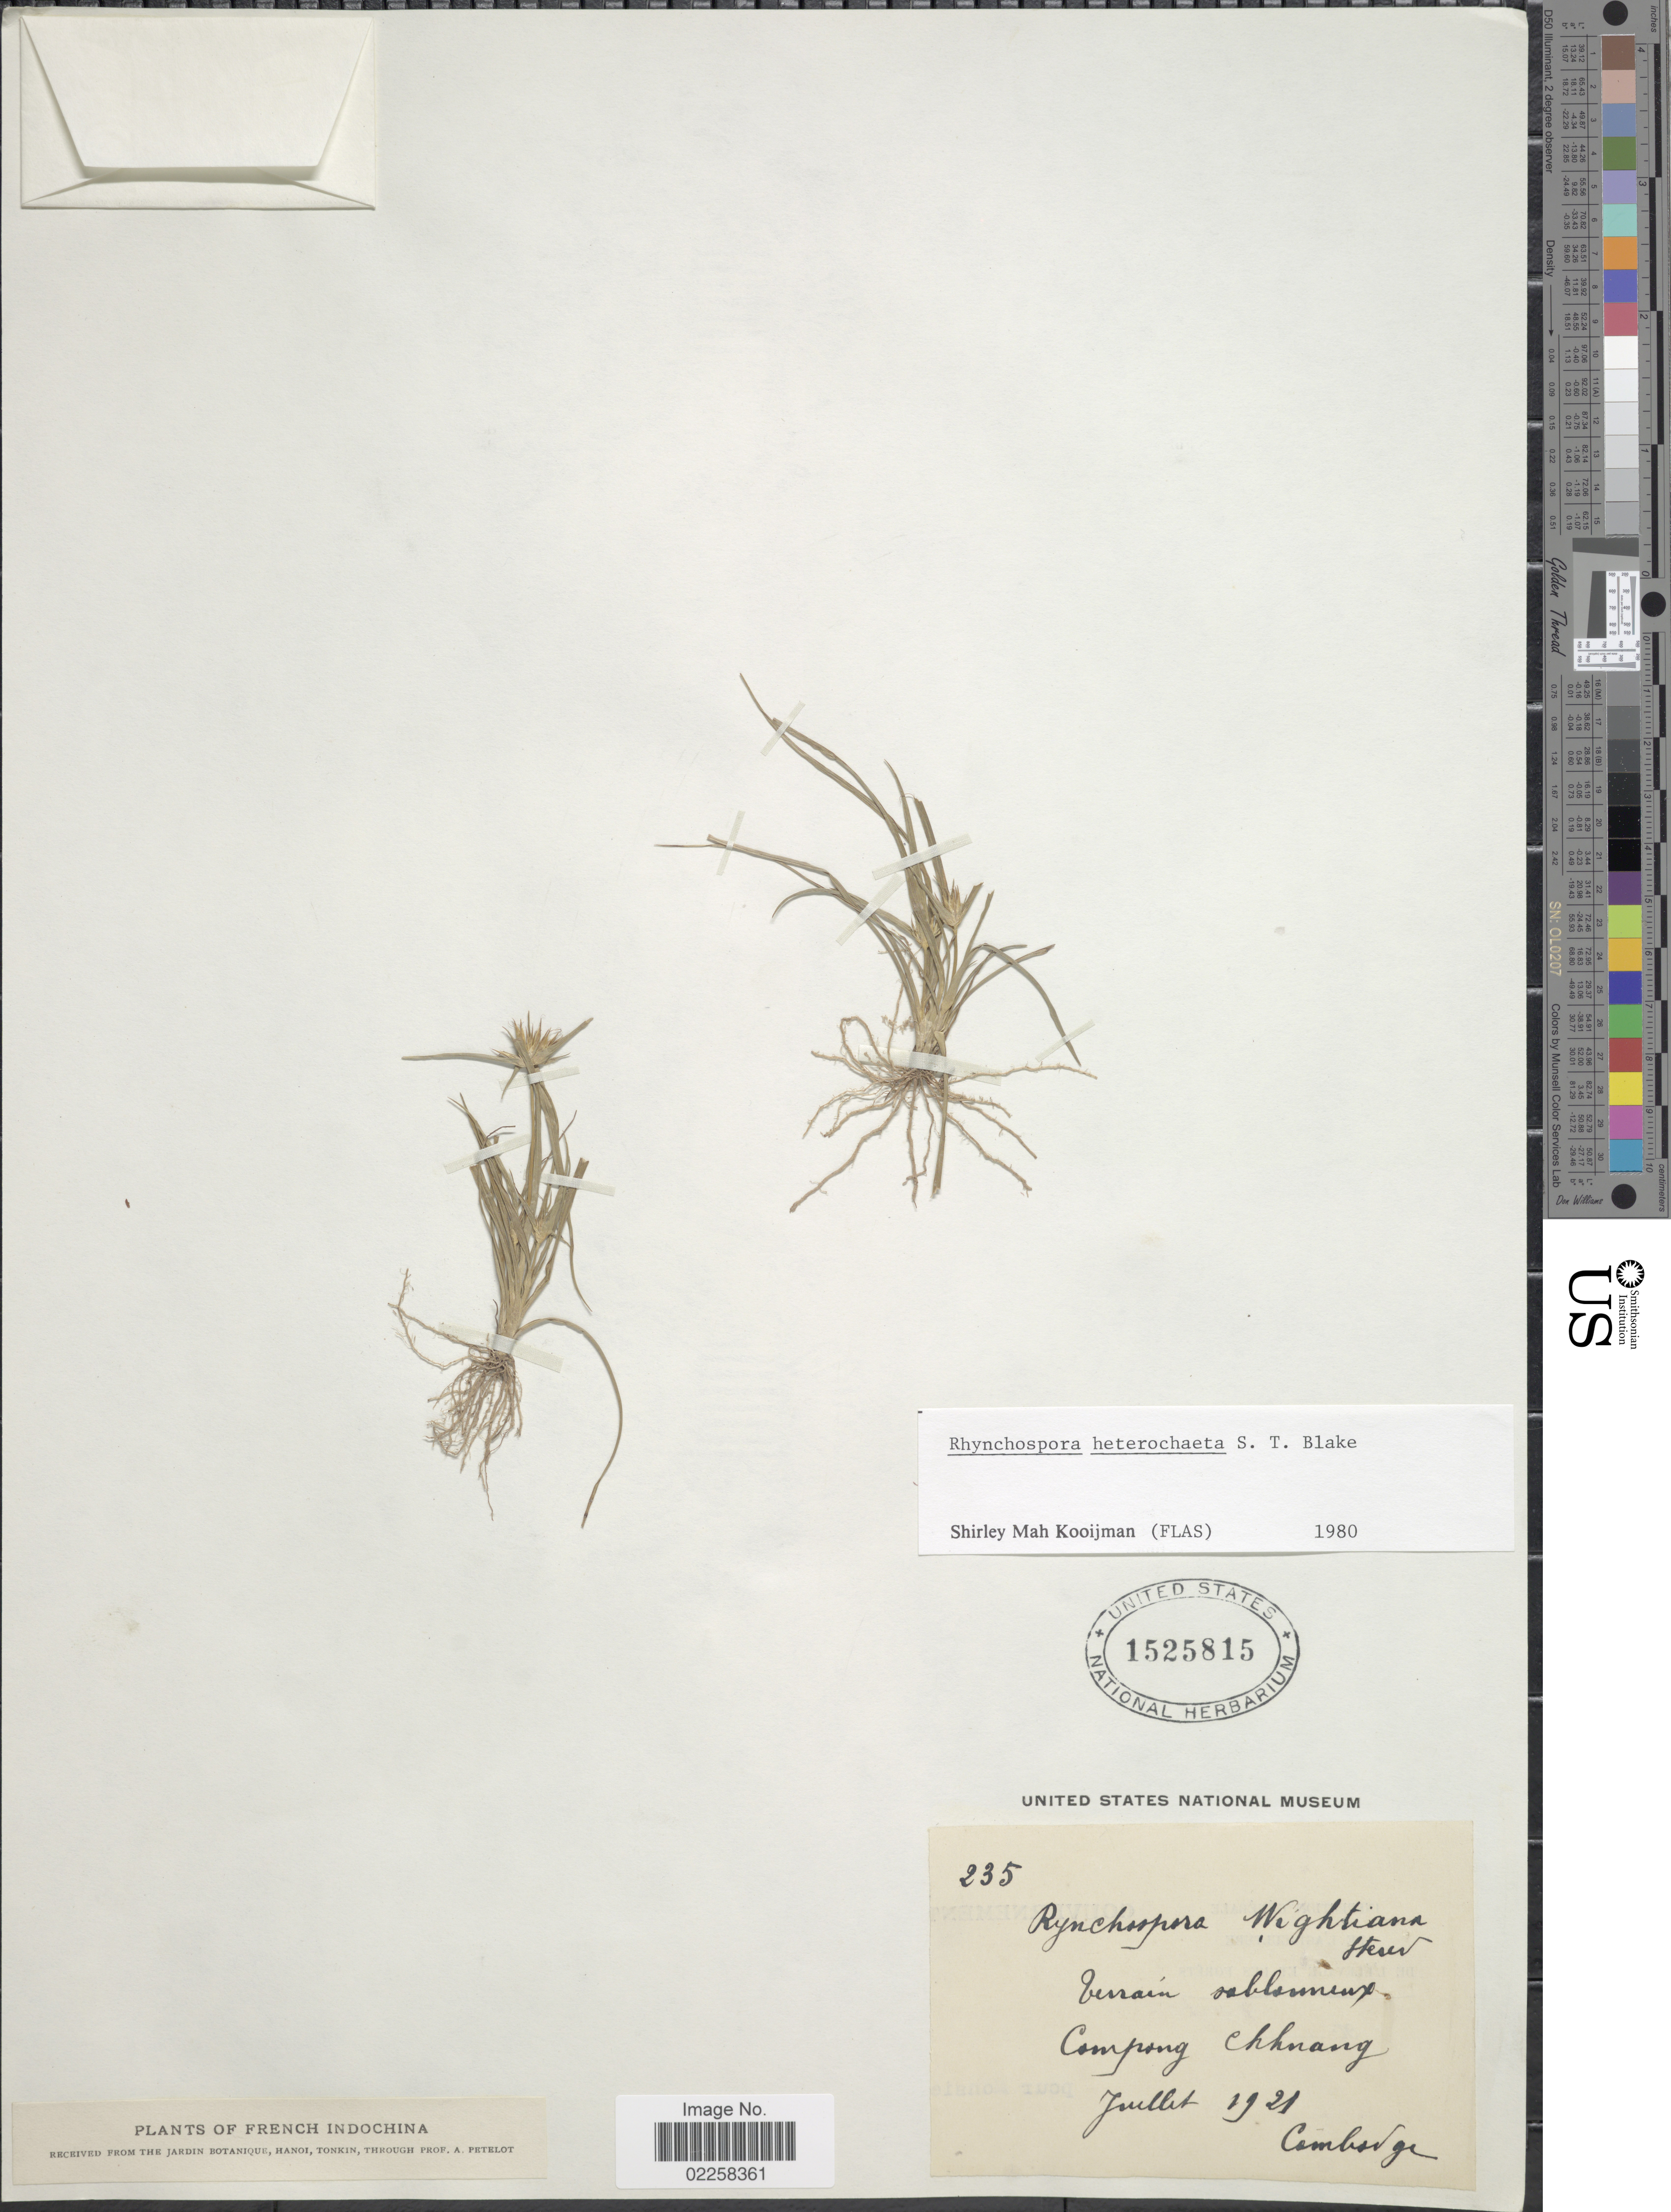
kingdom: Plantae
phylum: Tracheophyta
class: Liliopsida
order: Poales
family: Cyperaceae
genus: Rhynchospora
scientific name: Rhynchospora heterochaeta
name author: S.T. Blake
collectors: A. Petelot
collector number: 235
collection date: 1921-07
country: Cambodia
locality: Terrain oablomeux [interpreted], Kampong Chhnang, Cambodge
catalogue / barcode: US 1525815